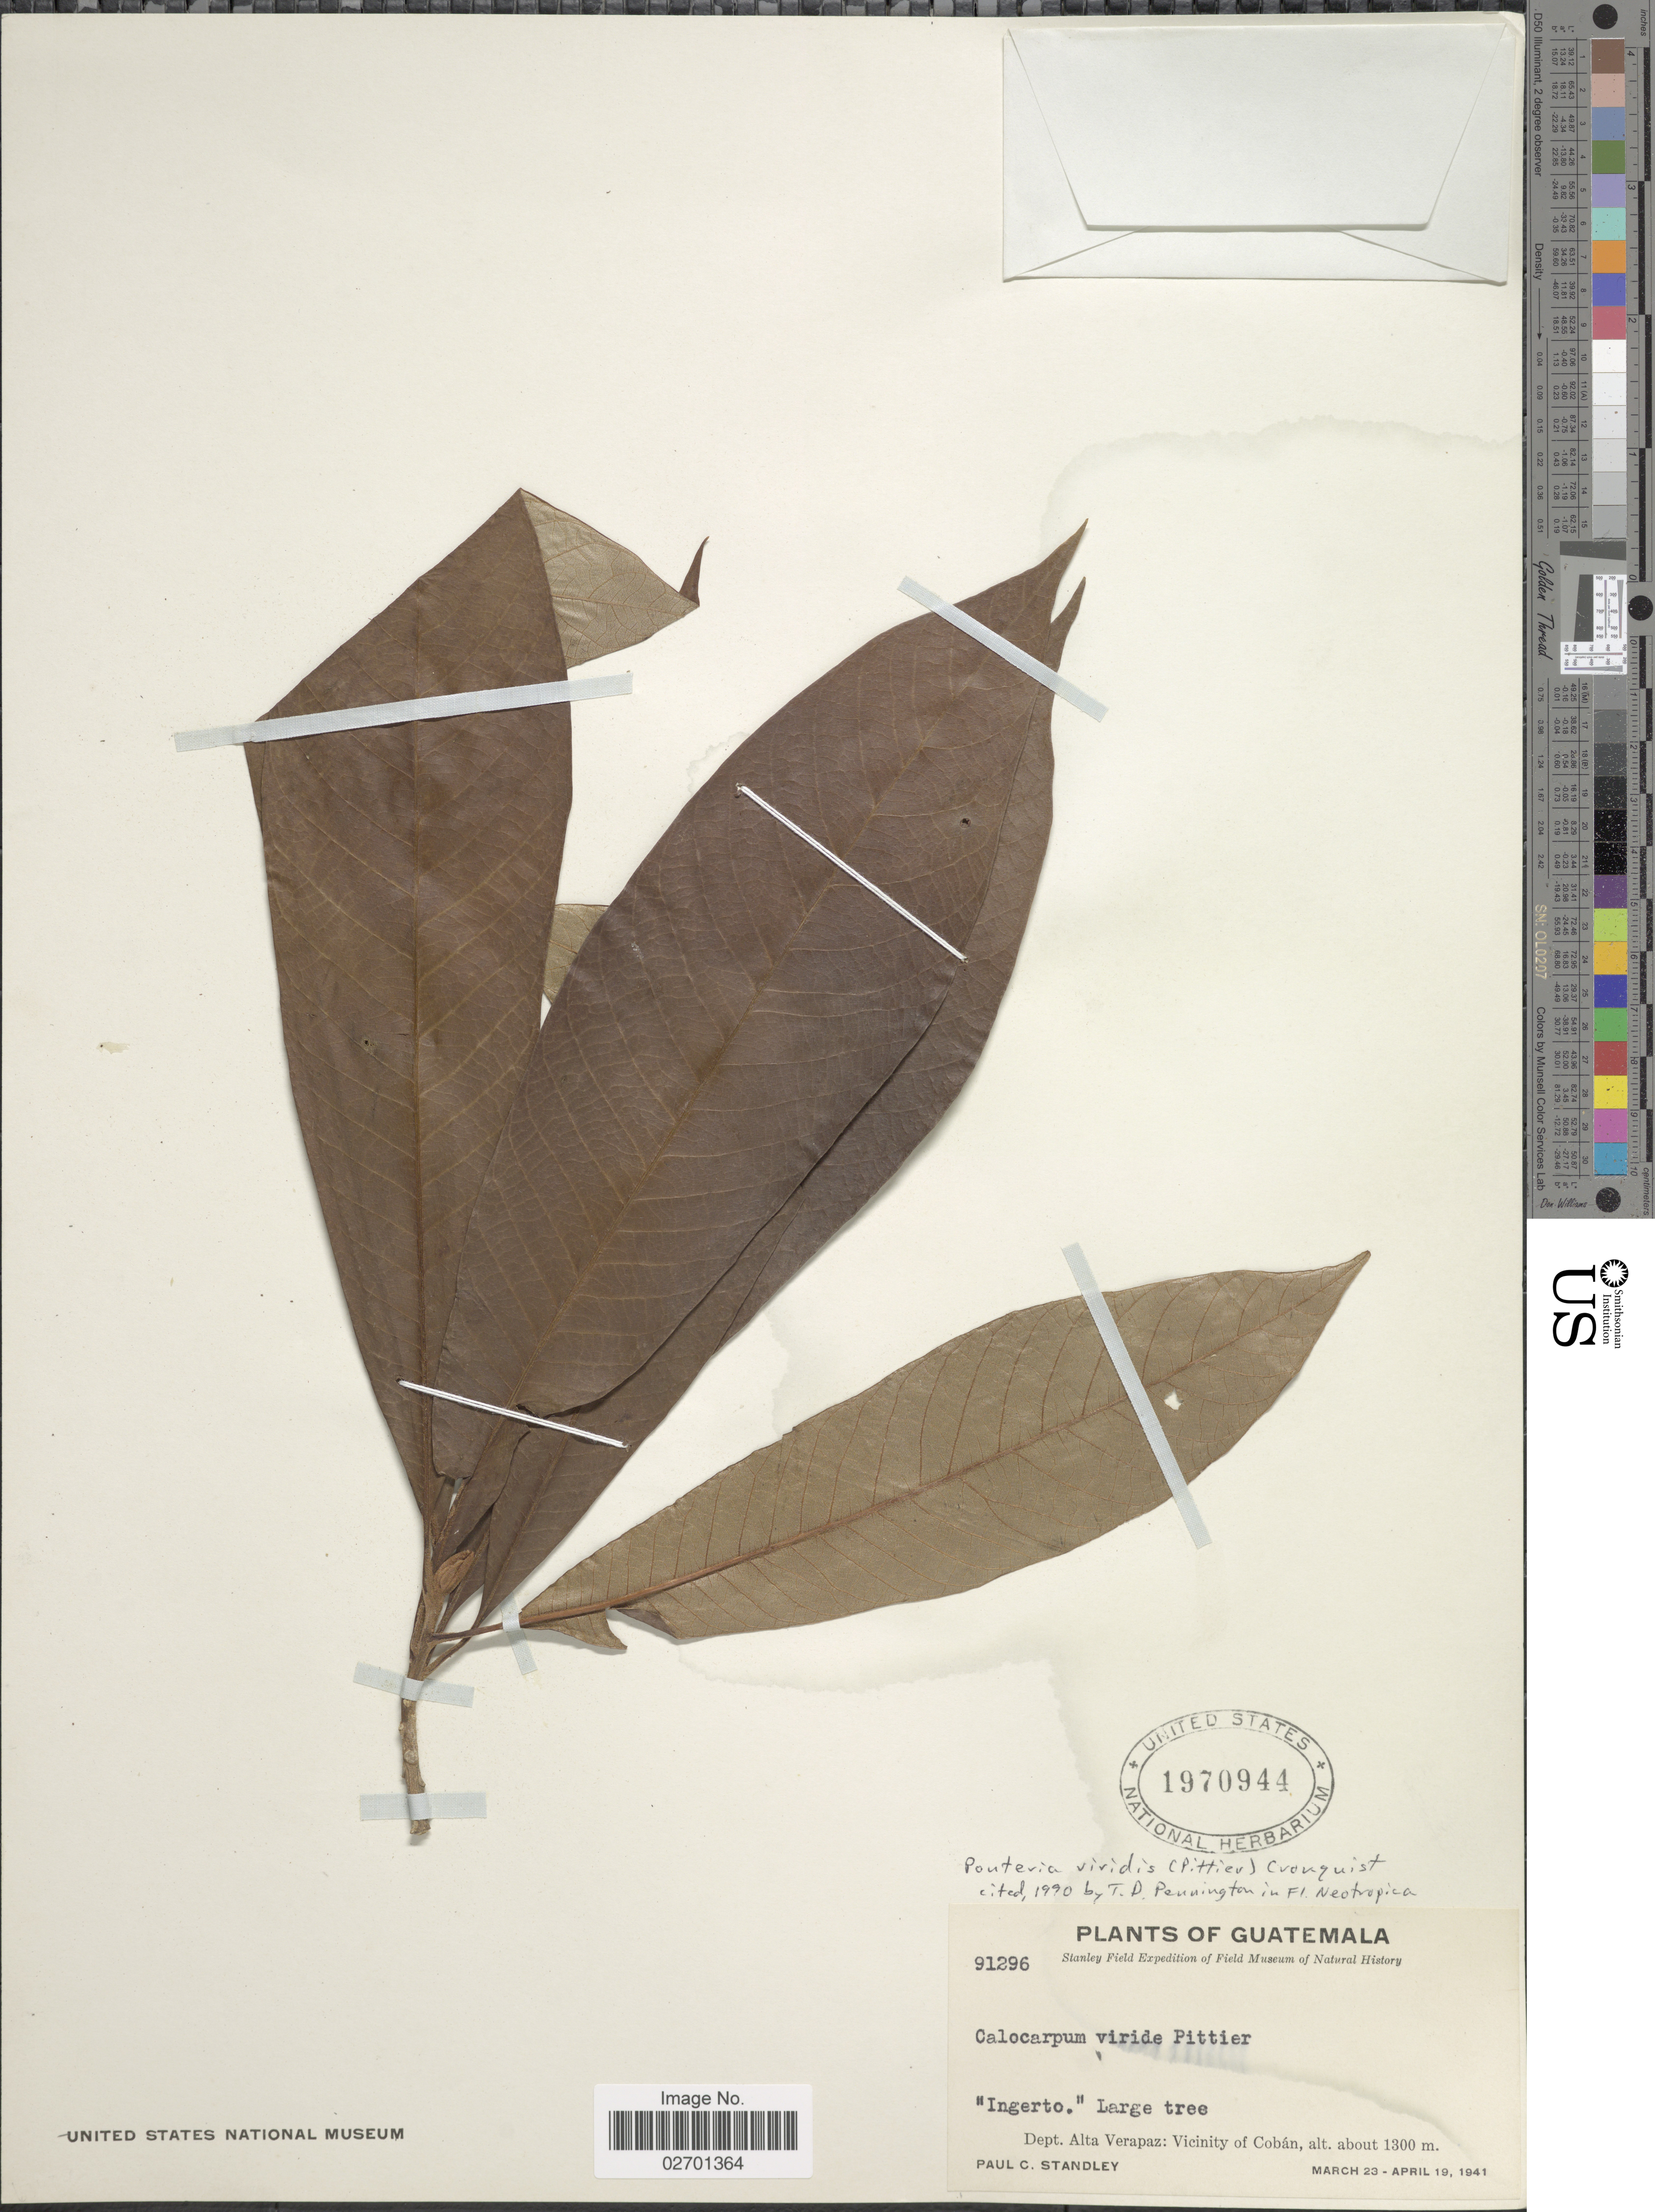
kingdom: Plantae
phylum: Tracheophyta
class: Magnoliopsida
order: Ericales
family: Sapotaceae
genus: Pouteria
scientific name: Pouteria viridis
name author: (Pittier) Cronq.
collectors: P. C. Standley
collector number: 91296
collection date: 1941-03-23/1941-04-19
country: Guatemala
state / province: Alta Verapaz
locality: Vicinity of Coban.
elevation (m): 1300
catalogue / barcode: US 1970944